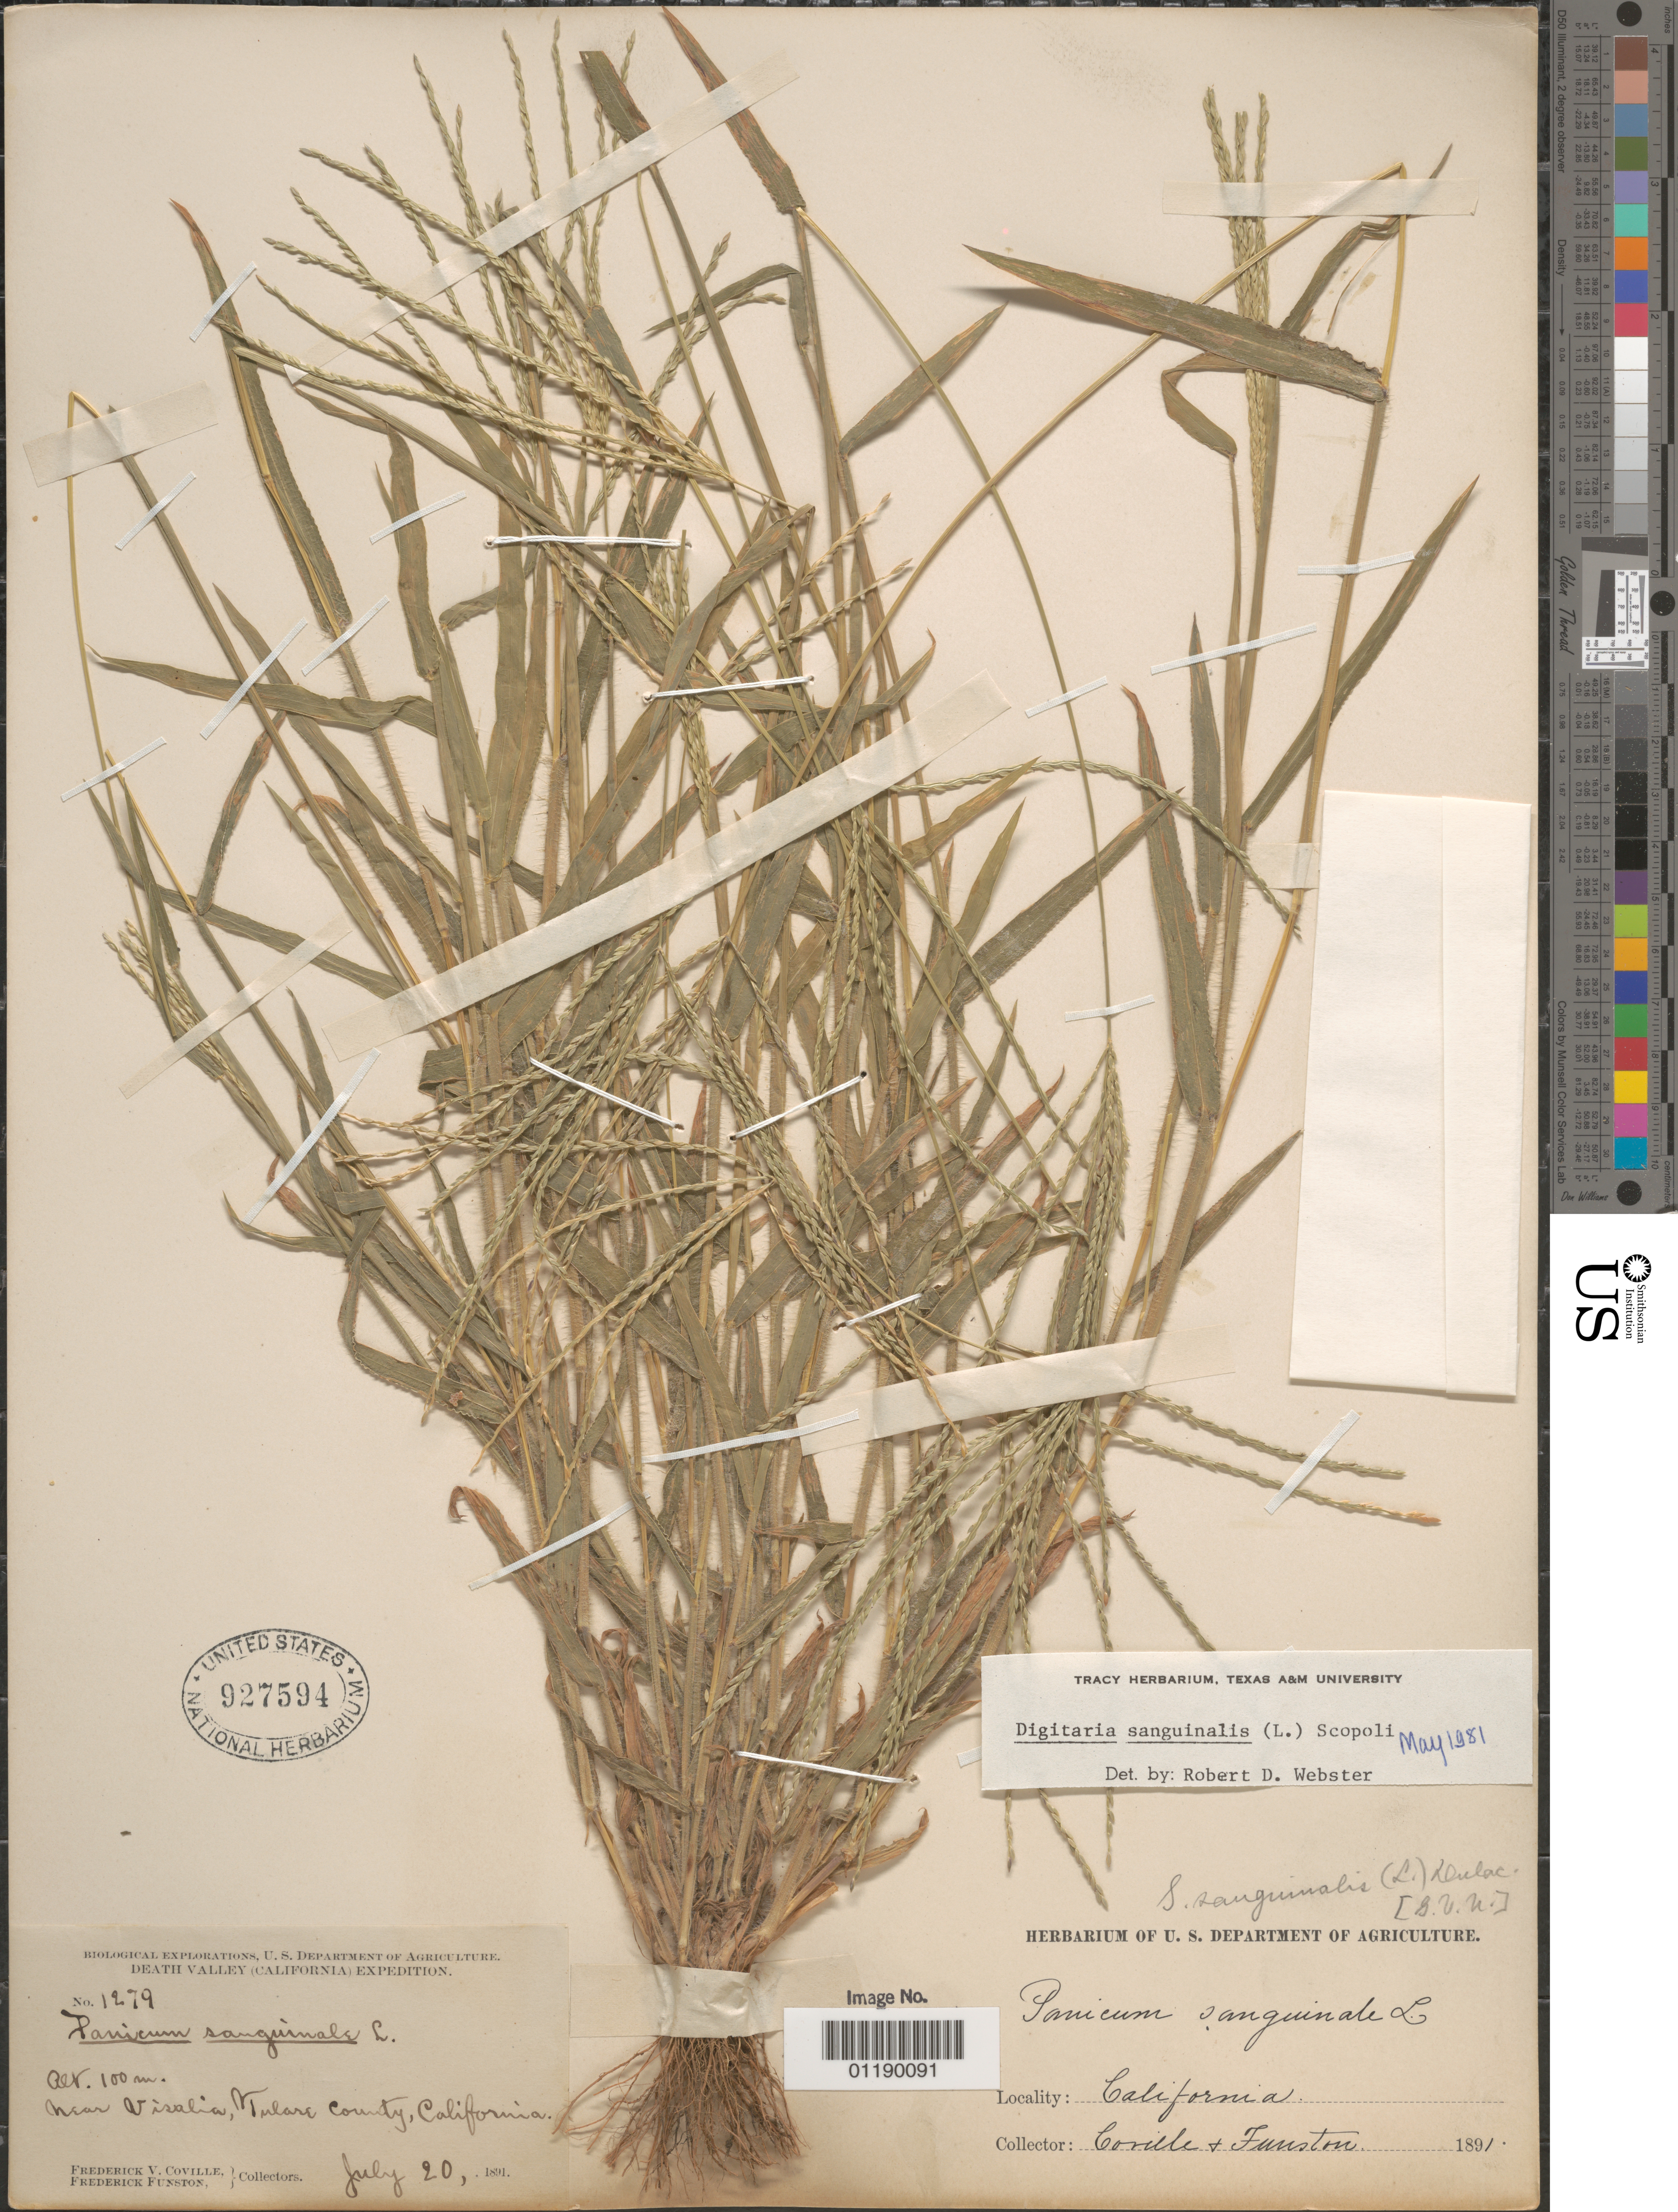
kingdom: Plantae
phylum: Tracheophyta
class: Liliopsida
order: Poales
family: Poaceae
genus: Digitaria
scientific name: Digitaria sanguinalis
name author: (L.) Scop.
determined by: Webster, Robert D.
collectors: F. V. Coville & F. Funston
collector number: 1279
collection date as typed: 20 Jul 1891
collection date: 1891-07-20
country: United States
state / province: California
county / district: Tulare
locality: Near Visalia.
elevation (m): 100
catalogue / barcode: US 927594